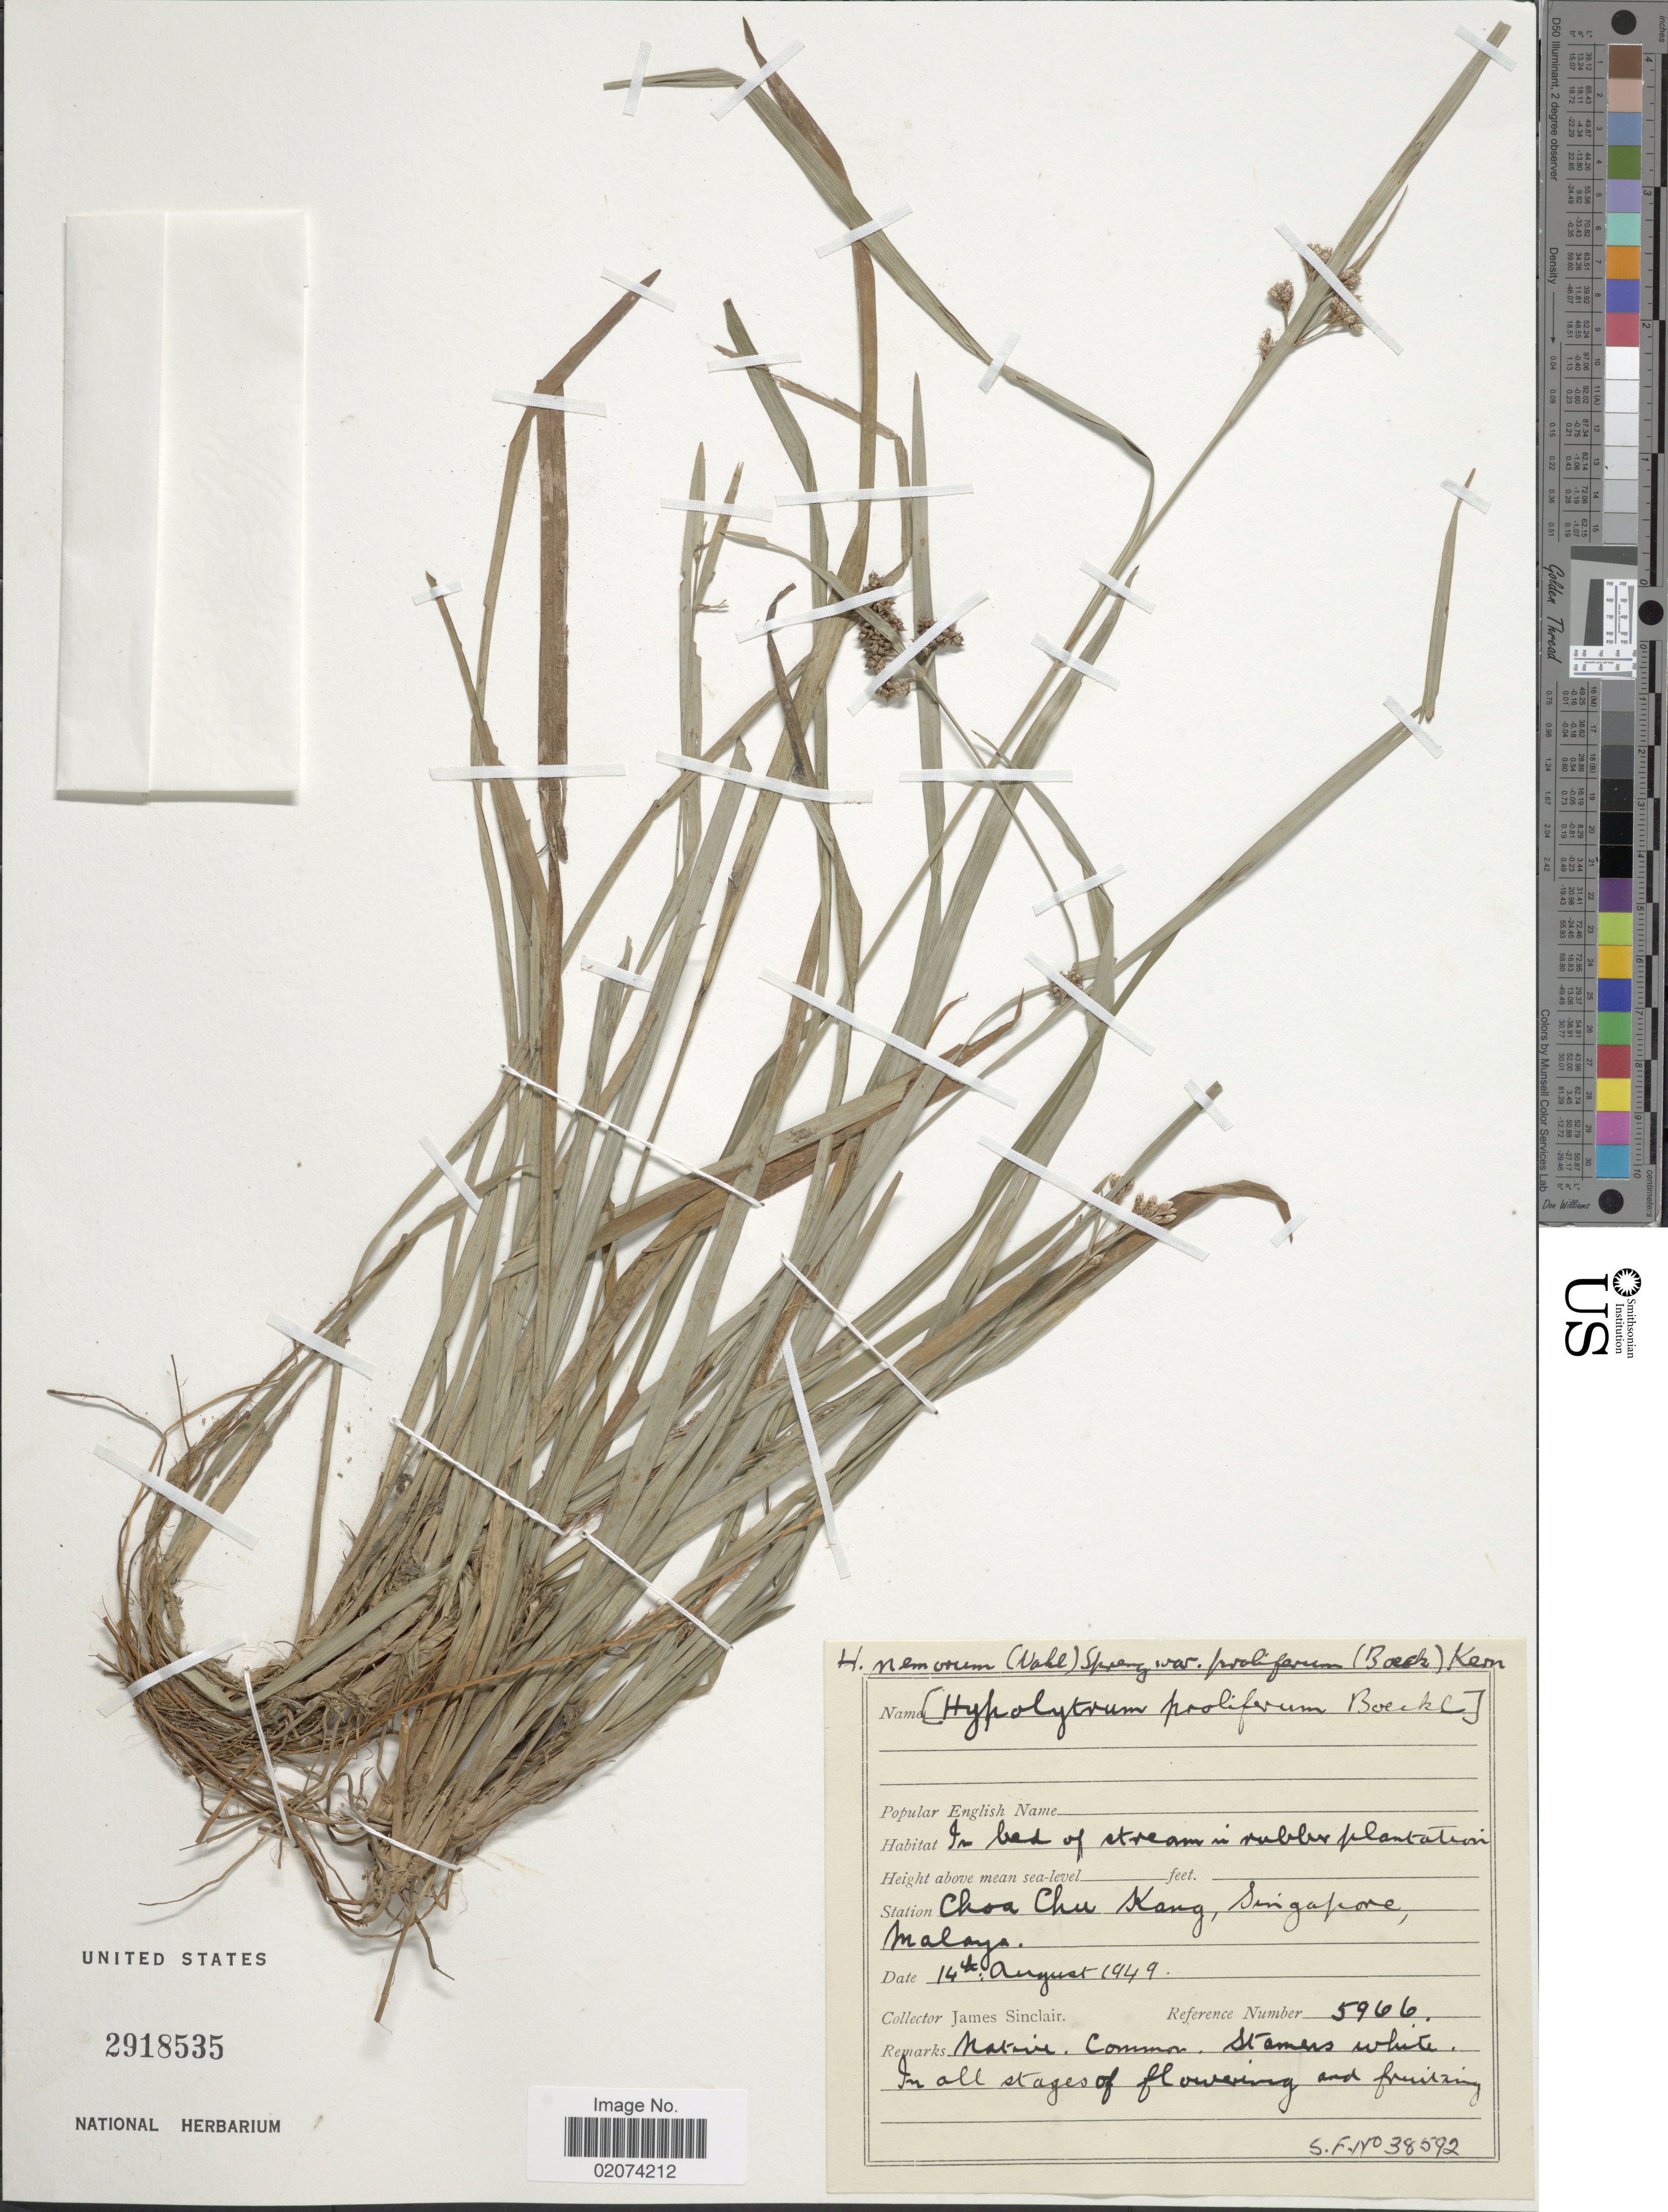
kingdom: Plantae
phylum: Tracheophyta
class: Liliopsida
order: Poales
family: Cyperaceae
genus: Hypolytrum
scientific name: Hypolytrum nemorum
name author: (Vahl) Spreng.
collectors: J. Sinclair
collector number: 5966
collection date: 1949-08-14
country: Singapore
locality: Choa Chu Kang, Singapore, Malaya.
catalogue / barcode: US 2918535